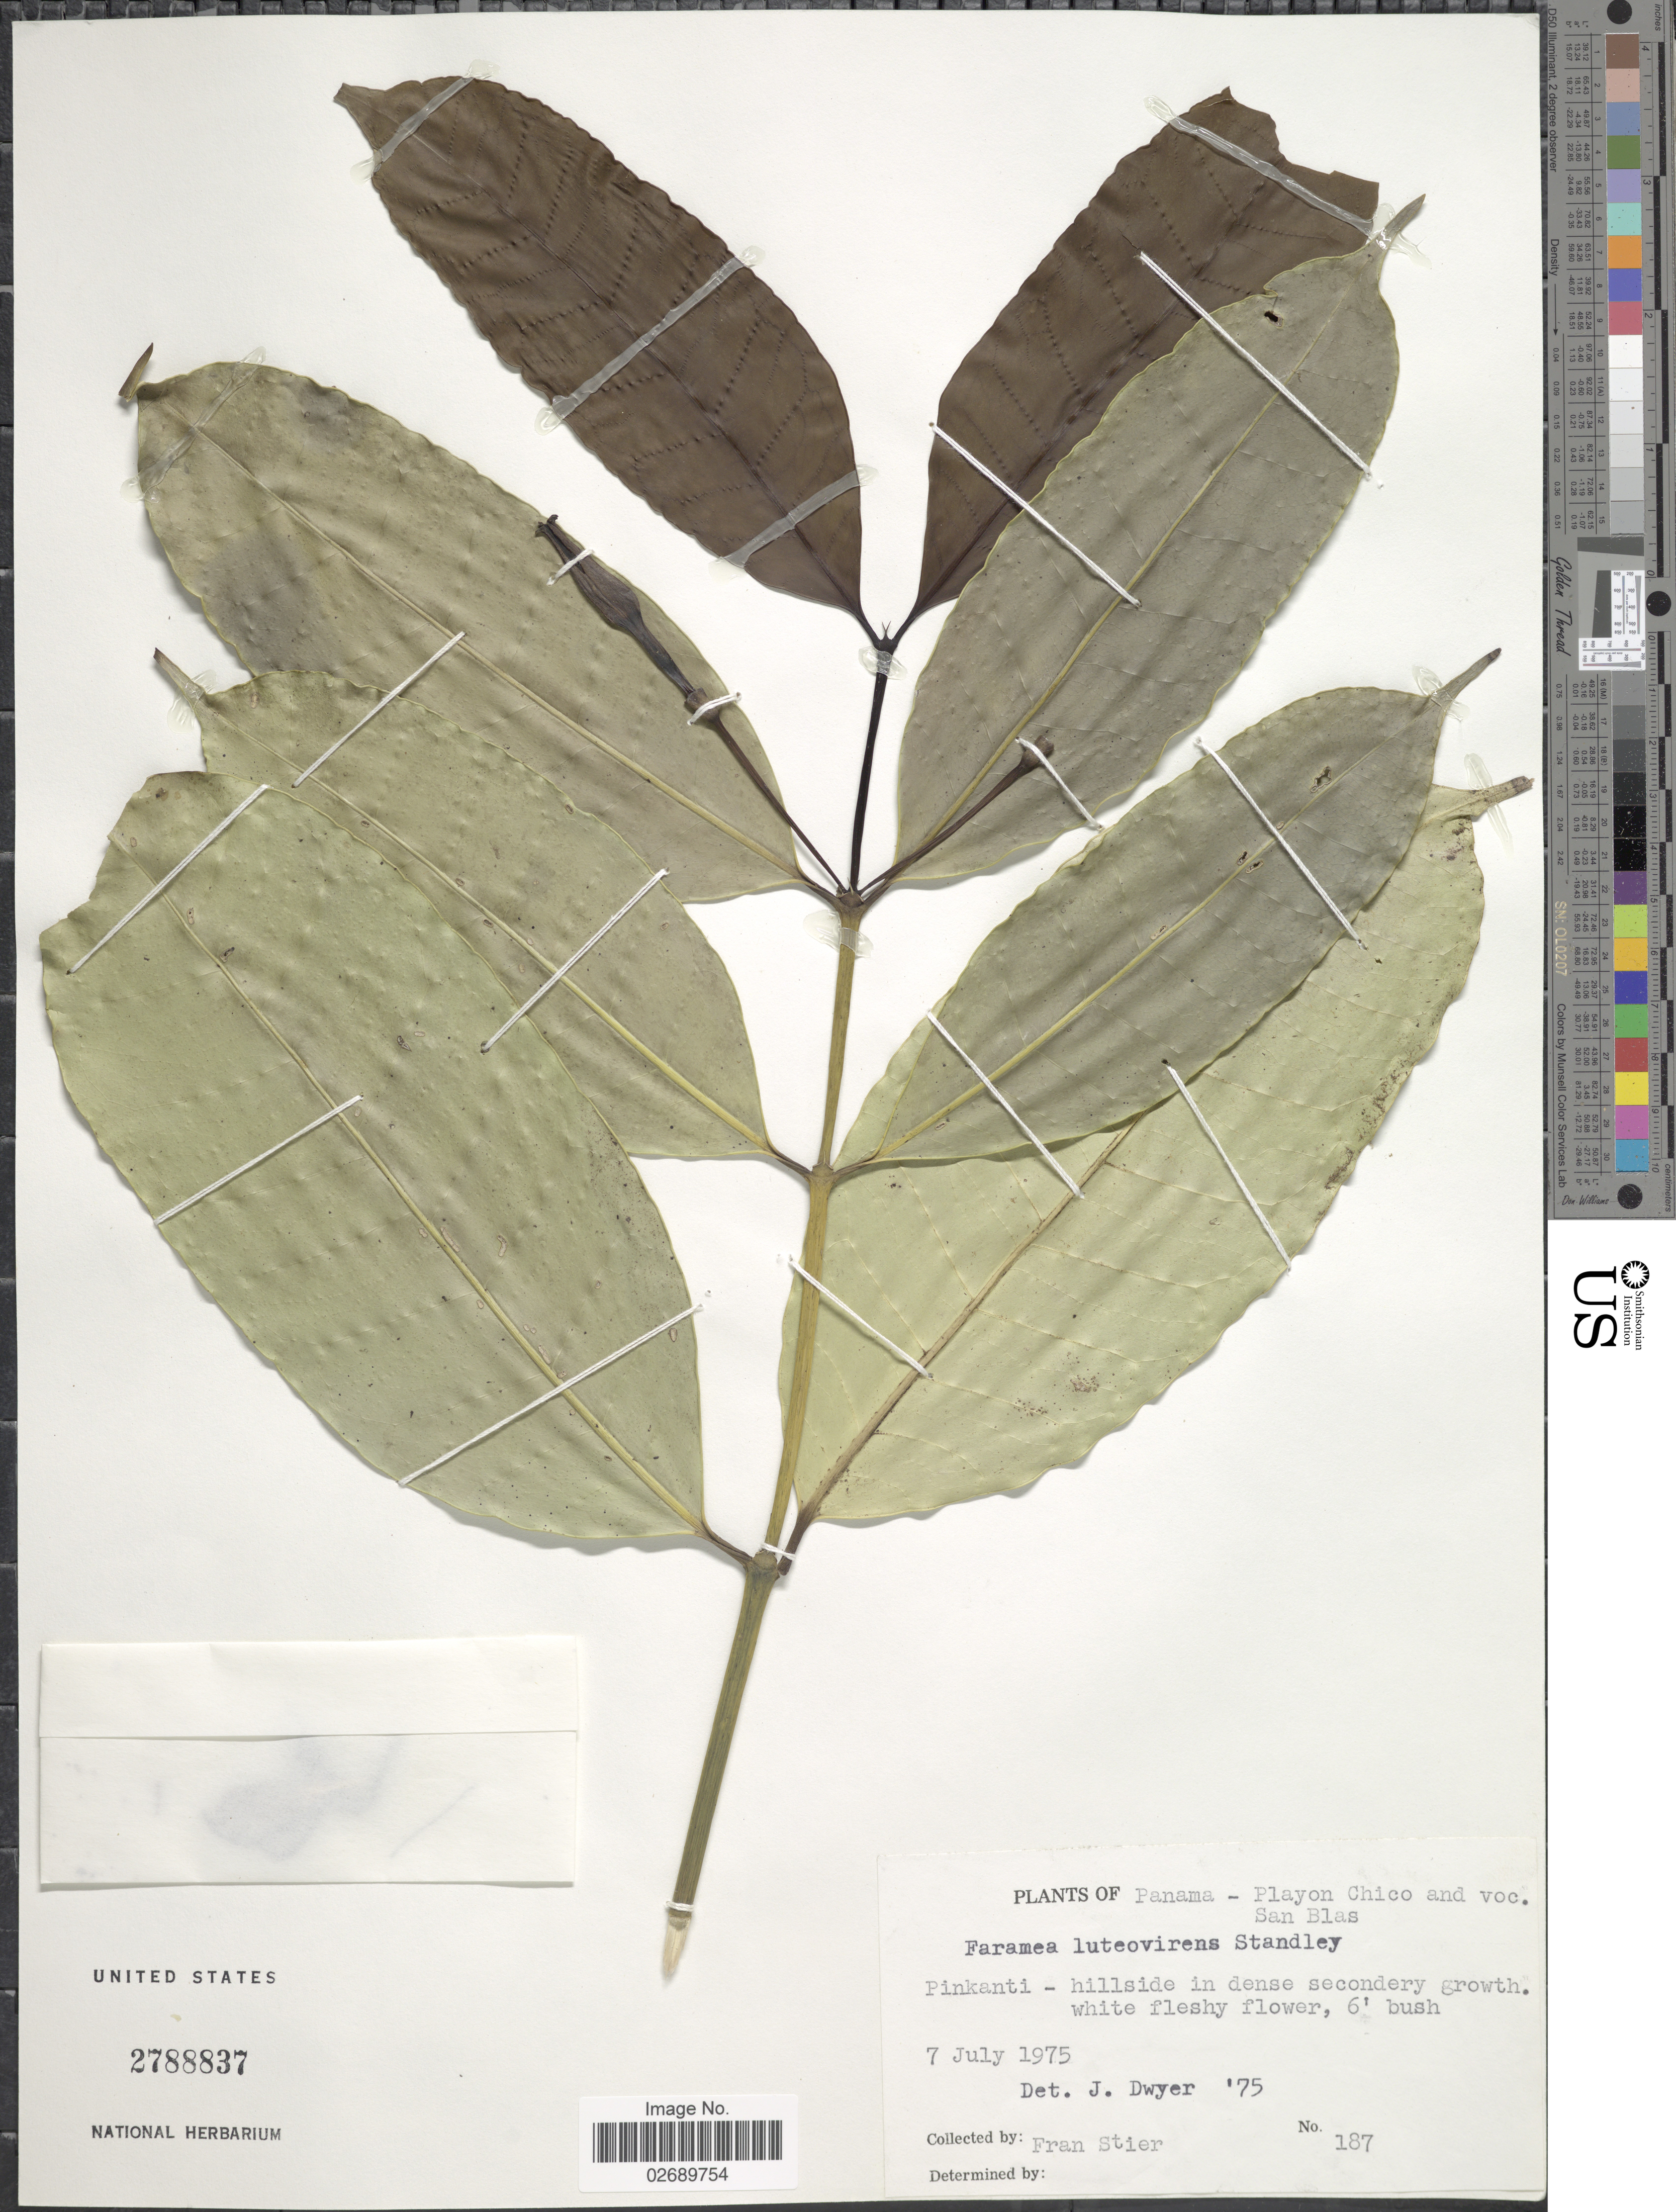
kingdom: Plantae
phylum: Tracheophyta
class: Magnoliopsida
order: Gentianales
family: Rubiaceae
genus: Faramea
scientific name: Faramea luteovirens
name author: Standl.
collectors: F. Stier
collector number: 187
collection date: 1975-07-07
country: Panama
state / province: Kuna Yala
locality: Playon Chico and voc. San Blas. Pinkanti-hillside in dense secondery growth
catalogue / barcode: US 2788837